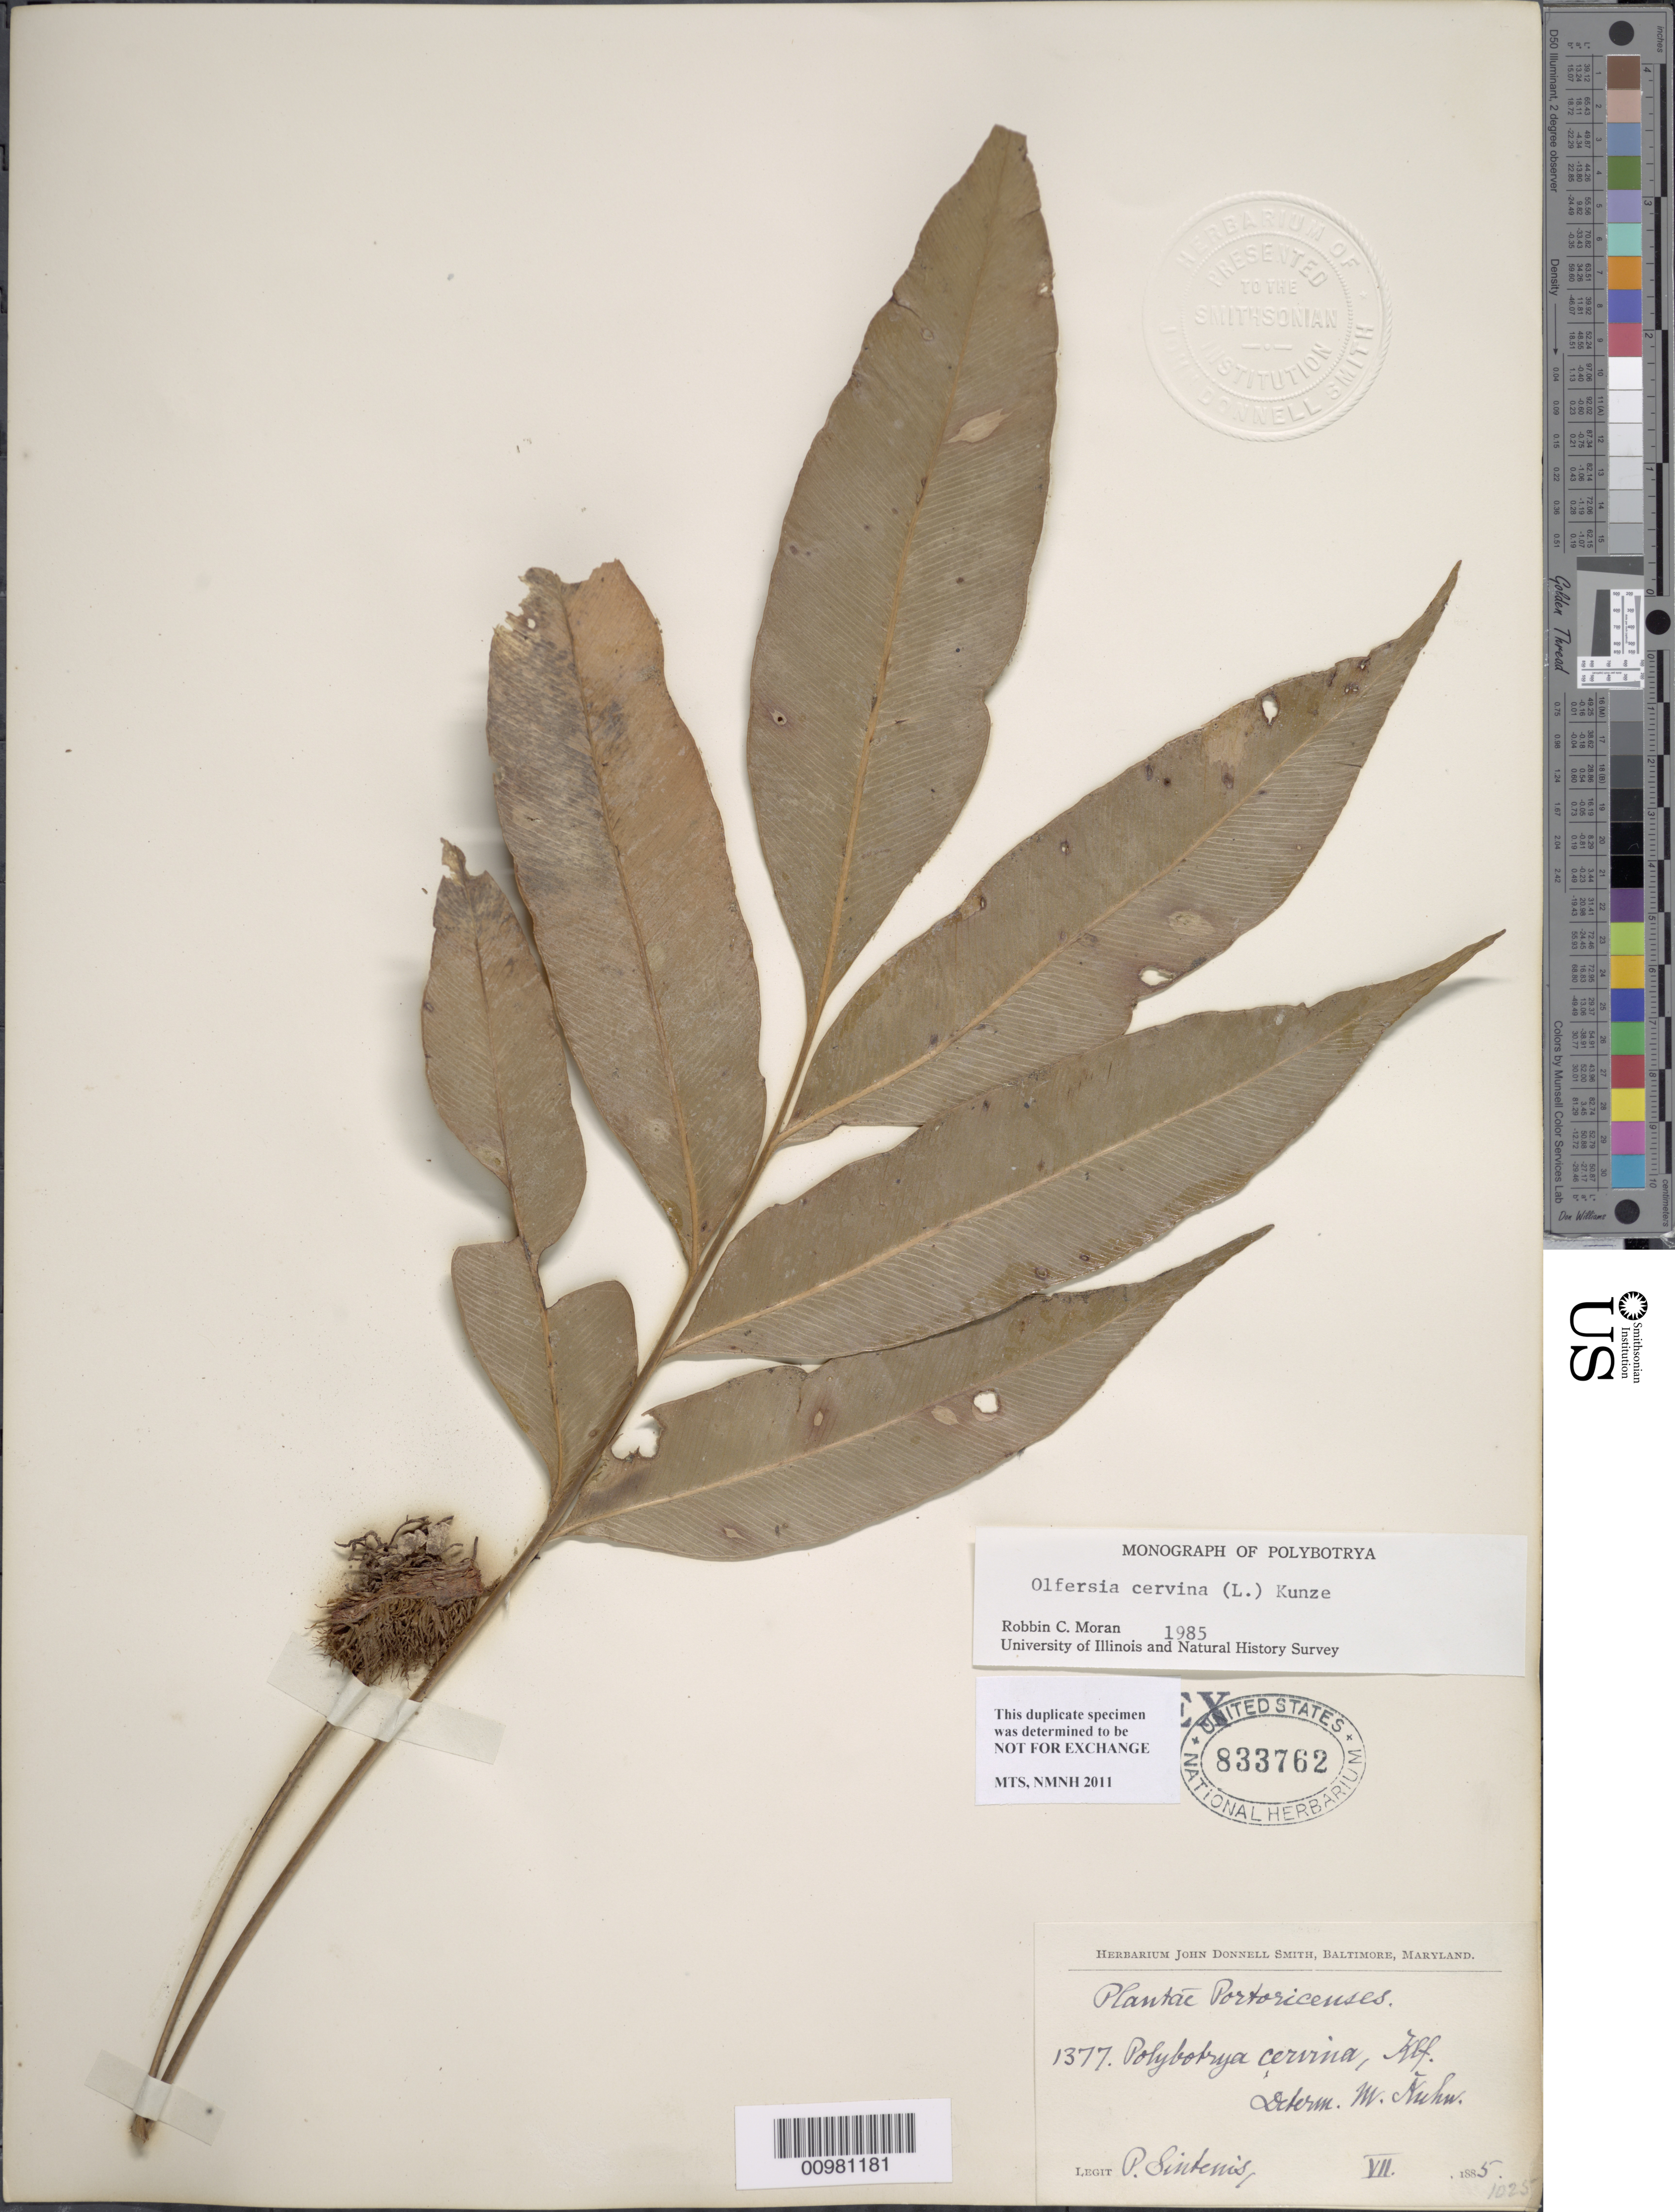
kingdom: Plantae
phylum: Tracheophyta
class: Polypodiopsida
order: Polypodiales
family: Dryopteridaceae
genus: Olfersia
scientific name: Olfersia cervina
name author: (L.) Kunze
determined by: Moran, R. C.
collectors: P. Sintenis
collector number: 1377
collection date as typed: Jul 1885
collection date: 1885-07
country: Puerto Rico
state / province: Luquillo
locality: Sierra de Luquillo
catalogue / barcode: US 833762